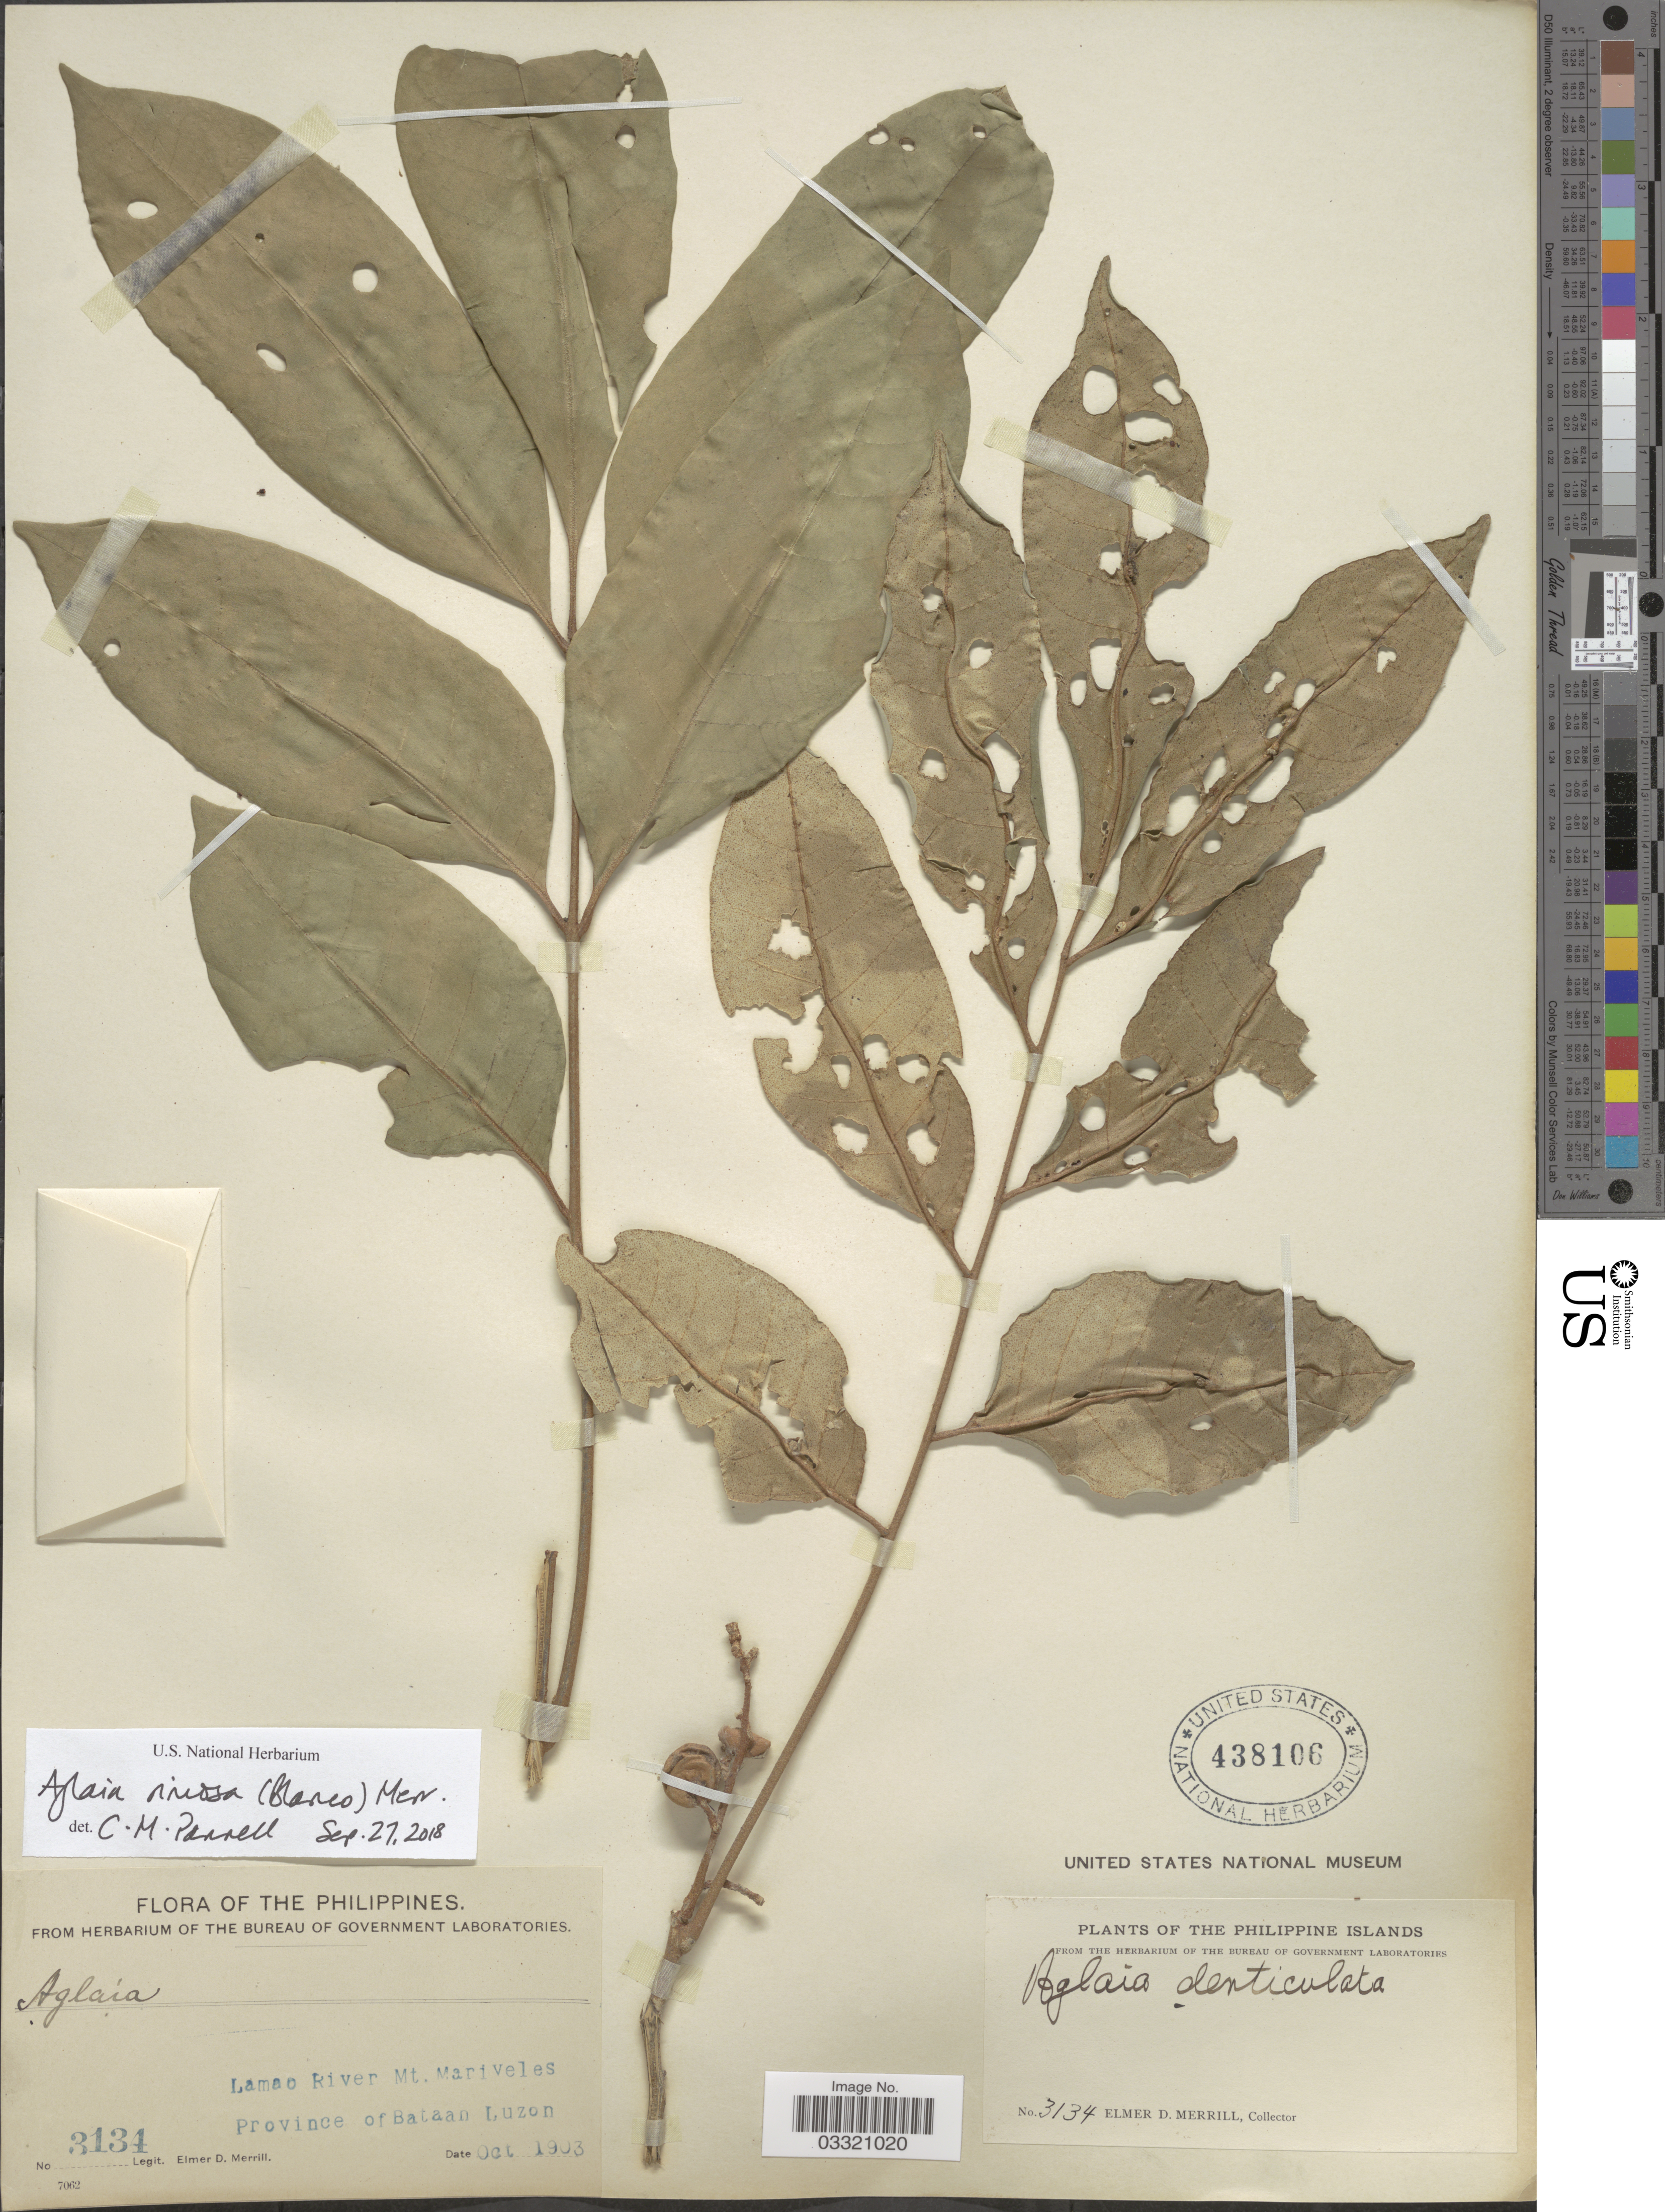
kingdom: Plantae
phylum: Tracheophyta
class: Magnoliopsida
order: Sapindales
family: Meliaceae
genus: Aglaia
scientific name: Aglaia rimosa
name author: (Blanco) Merr.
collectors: E. D. Merrill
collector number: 3134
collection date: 1903-10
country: Philippines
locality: Lamao River Mt. Mariveles. Province of Bataan Luzon.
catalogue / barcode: US 438106